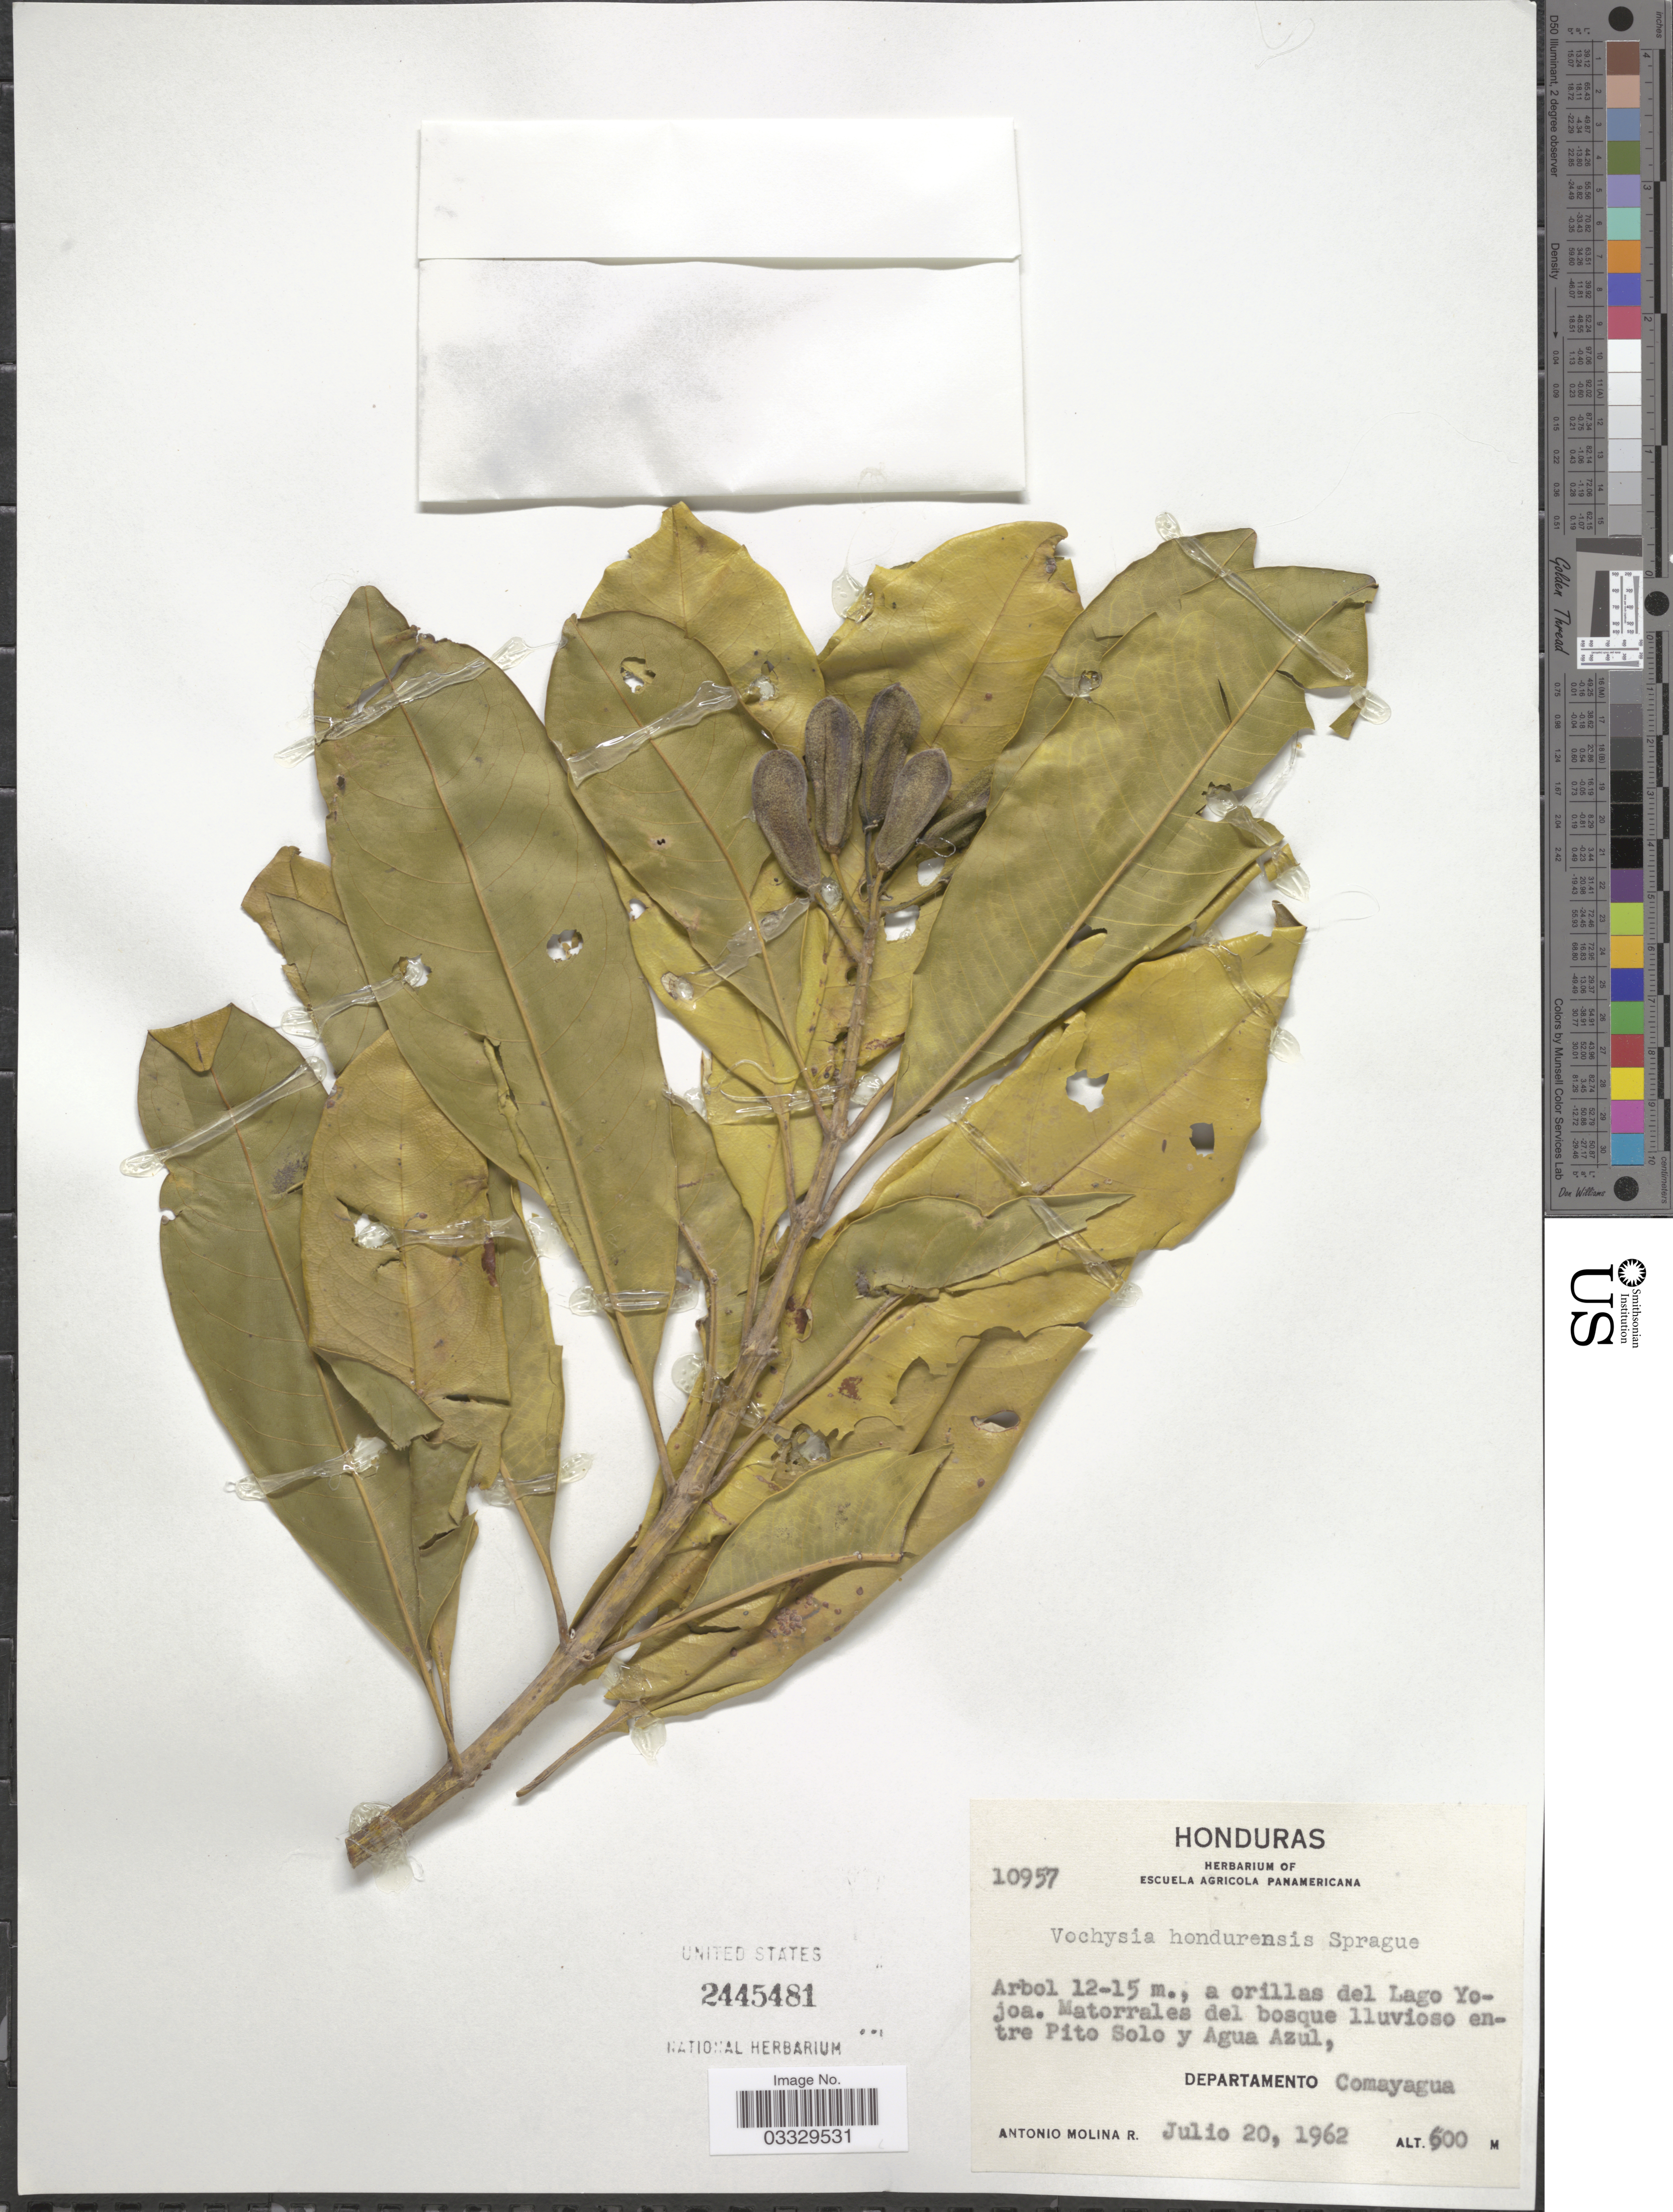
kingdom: Plantae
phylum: Tracheophyta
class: Magnoliopsida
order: Myrtales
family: Vochysiaceae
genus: Vochysia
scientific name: Vochysia hondurensis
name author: Sprague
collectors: A. Molina R.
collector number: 10957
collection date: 1962-07-20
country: Honduras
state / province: Comayagua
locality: Entre Pito Solo y Agua Azul, Departamento Comayagua.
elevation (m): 600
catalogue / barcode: US 2445481